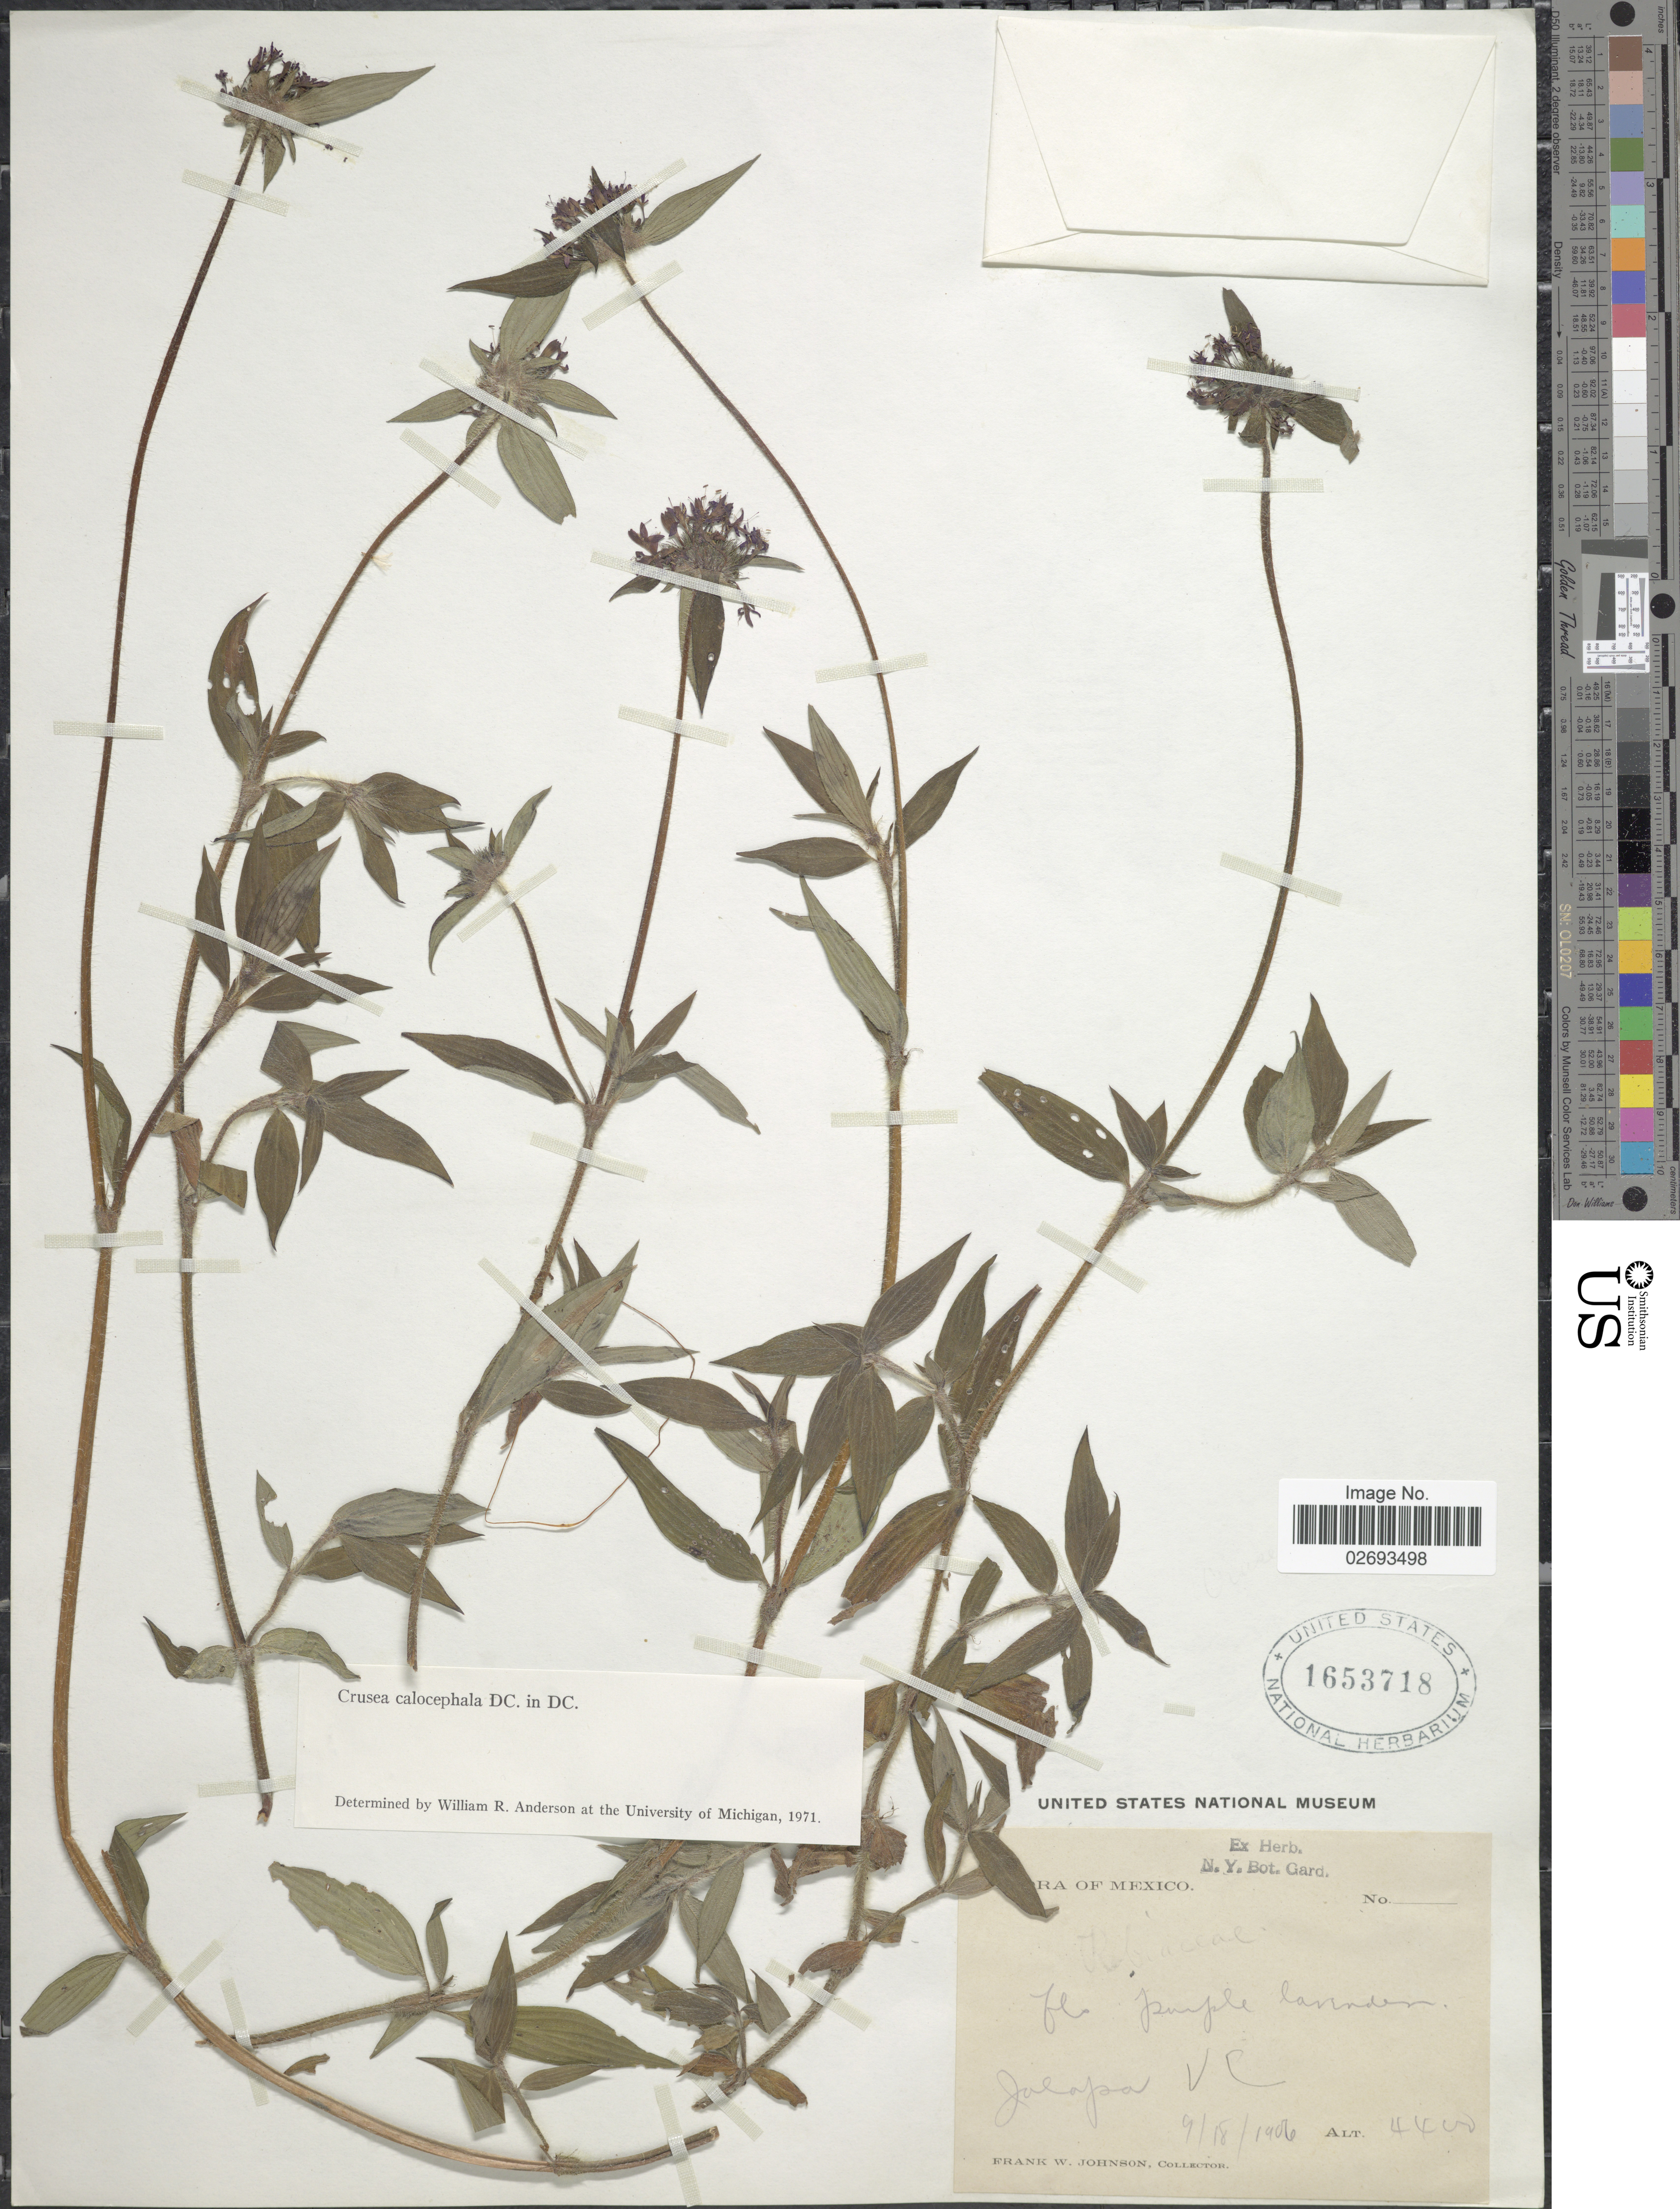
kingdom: Plantae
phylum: Tracheophyta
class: Magnoliopsida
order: Gentianales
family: Rubiaceae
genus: Crusea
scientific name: Crusea calocephala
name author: DC.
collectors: F. W. Johnson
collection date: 1906-09-18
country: Mexico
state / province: Veracruz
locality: Jalapa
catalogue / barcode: US 1653718